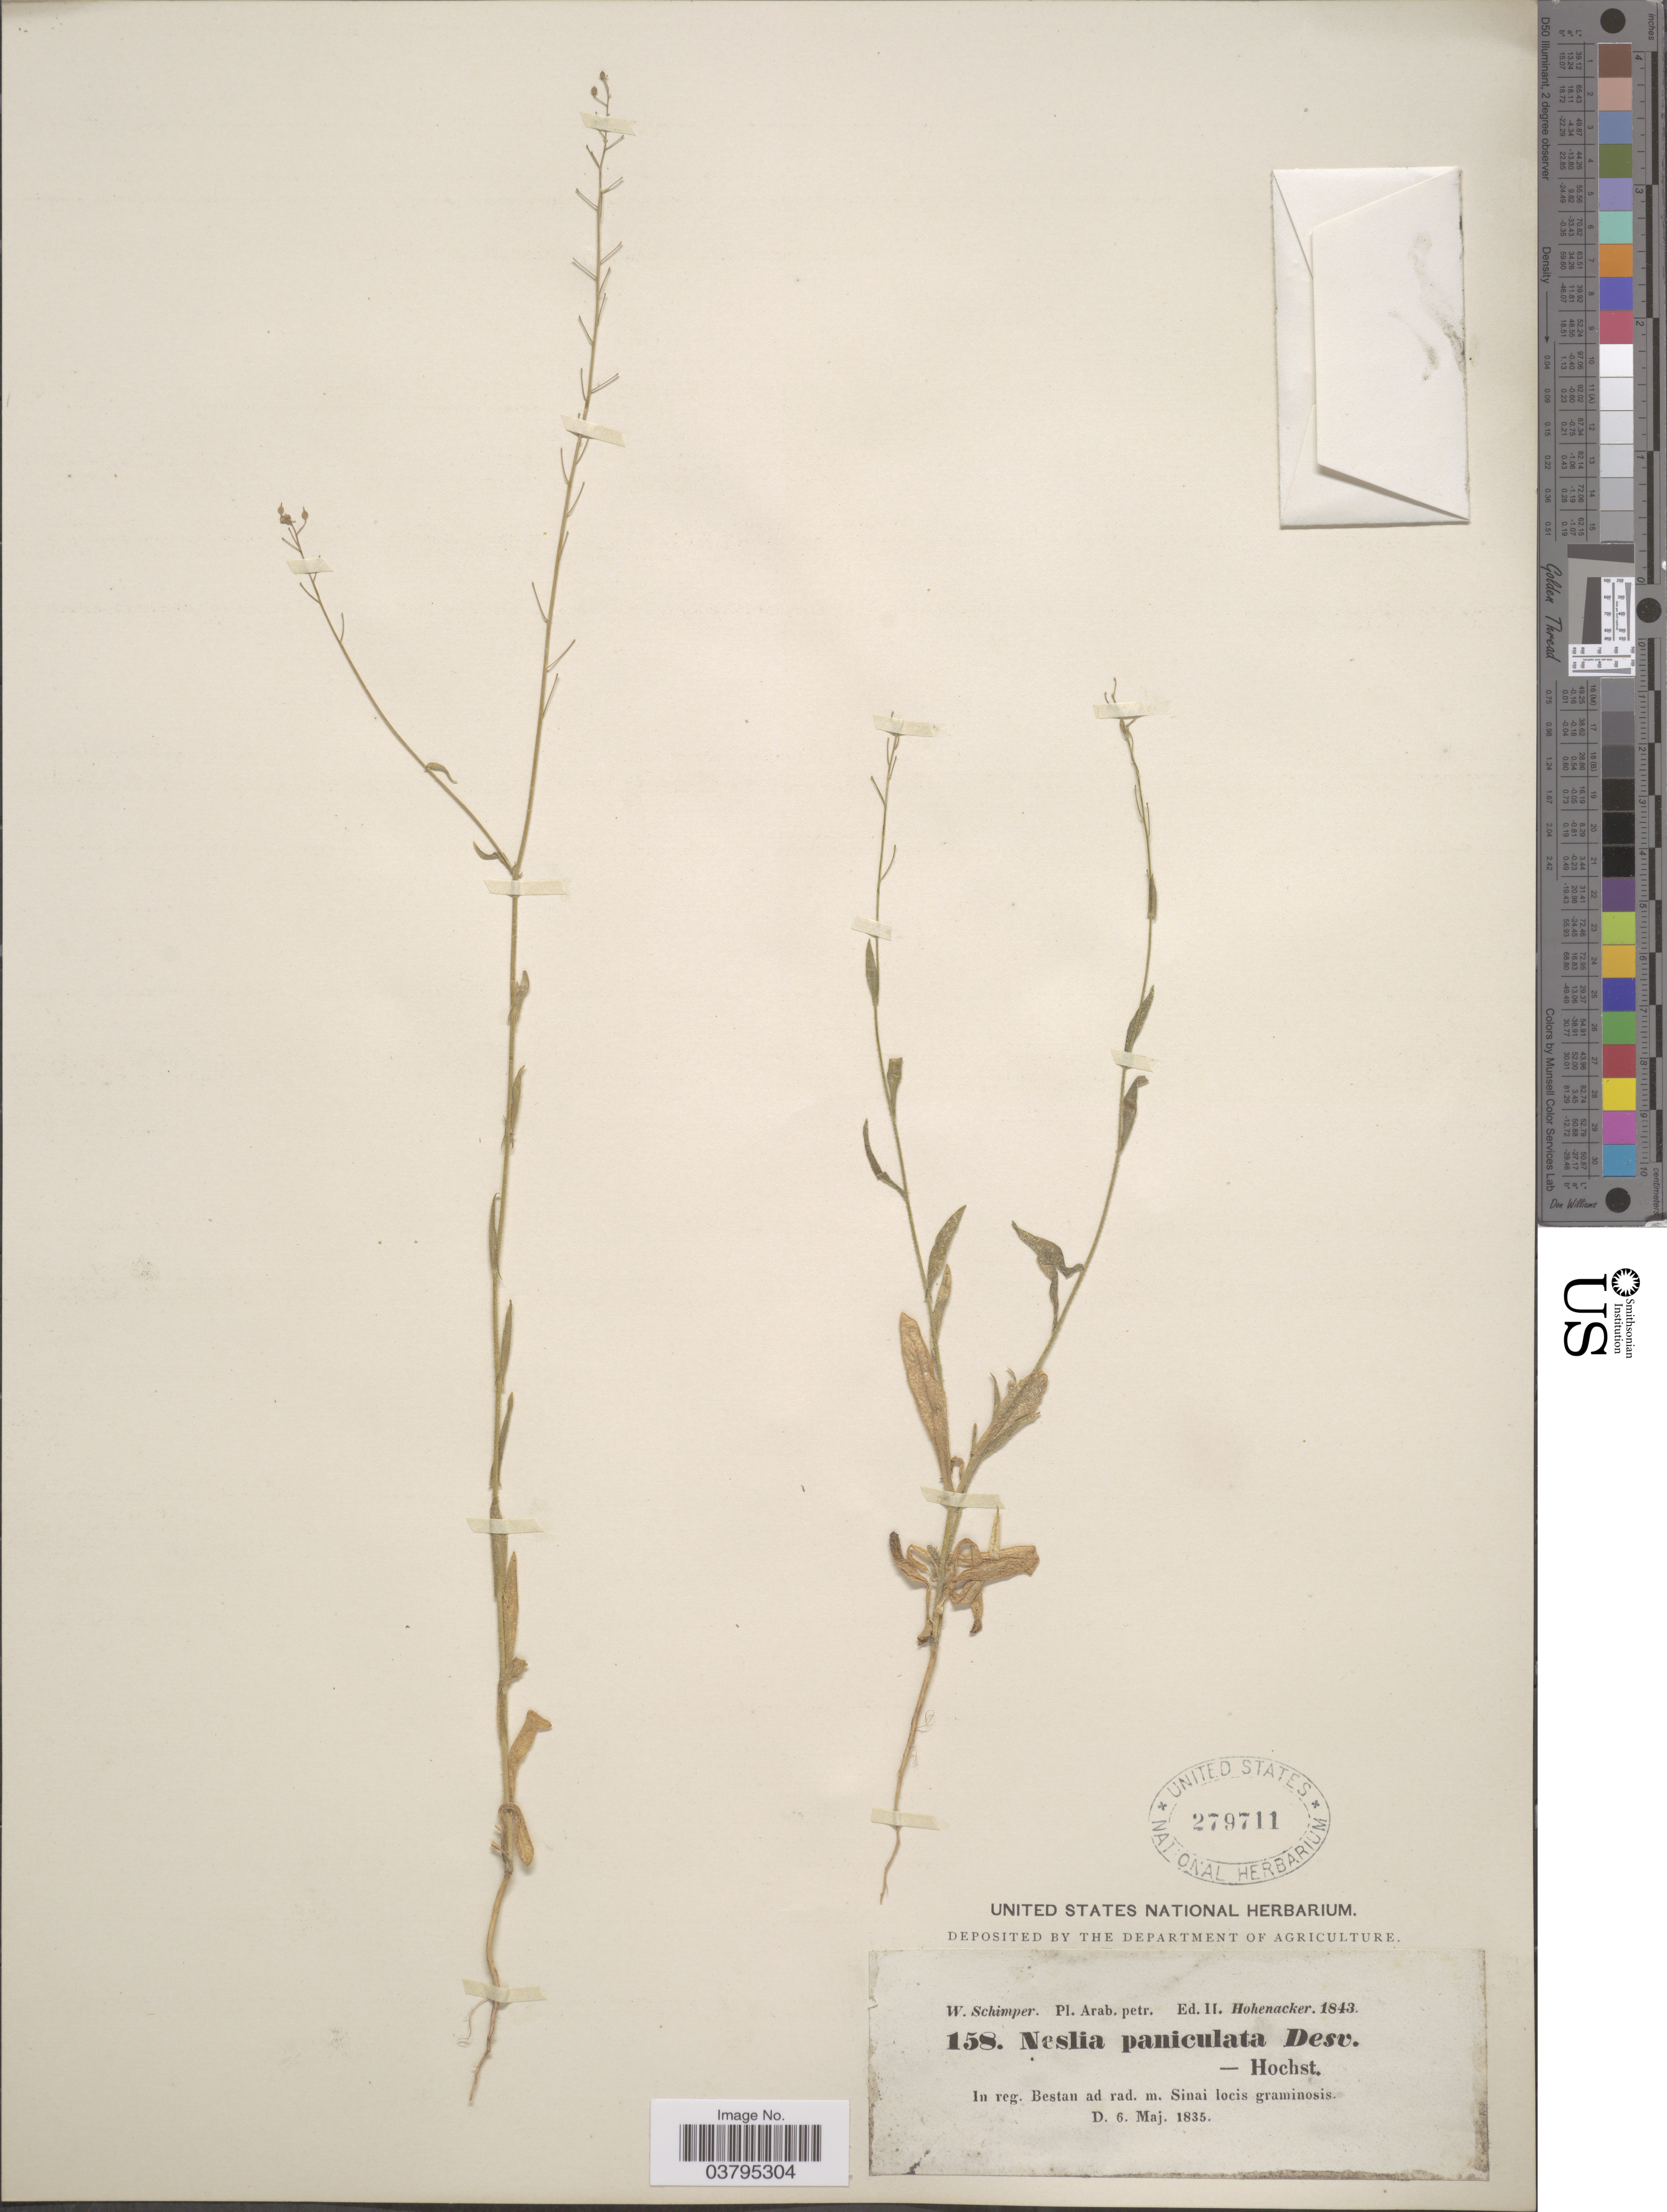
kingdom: Plantae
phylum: Tracheophyta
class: Magnoliopsida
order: Brassicales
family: Brassicaceae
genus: Neslia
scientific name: Neslia paniculata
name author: (L.) Desv.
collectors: W. Schimper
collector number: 158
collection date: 1835-05-06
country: Egypt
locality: In reg. Bestan ad rad. m. Sinai locis graminosis.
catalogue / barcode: US 279711